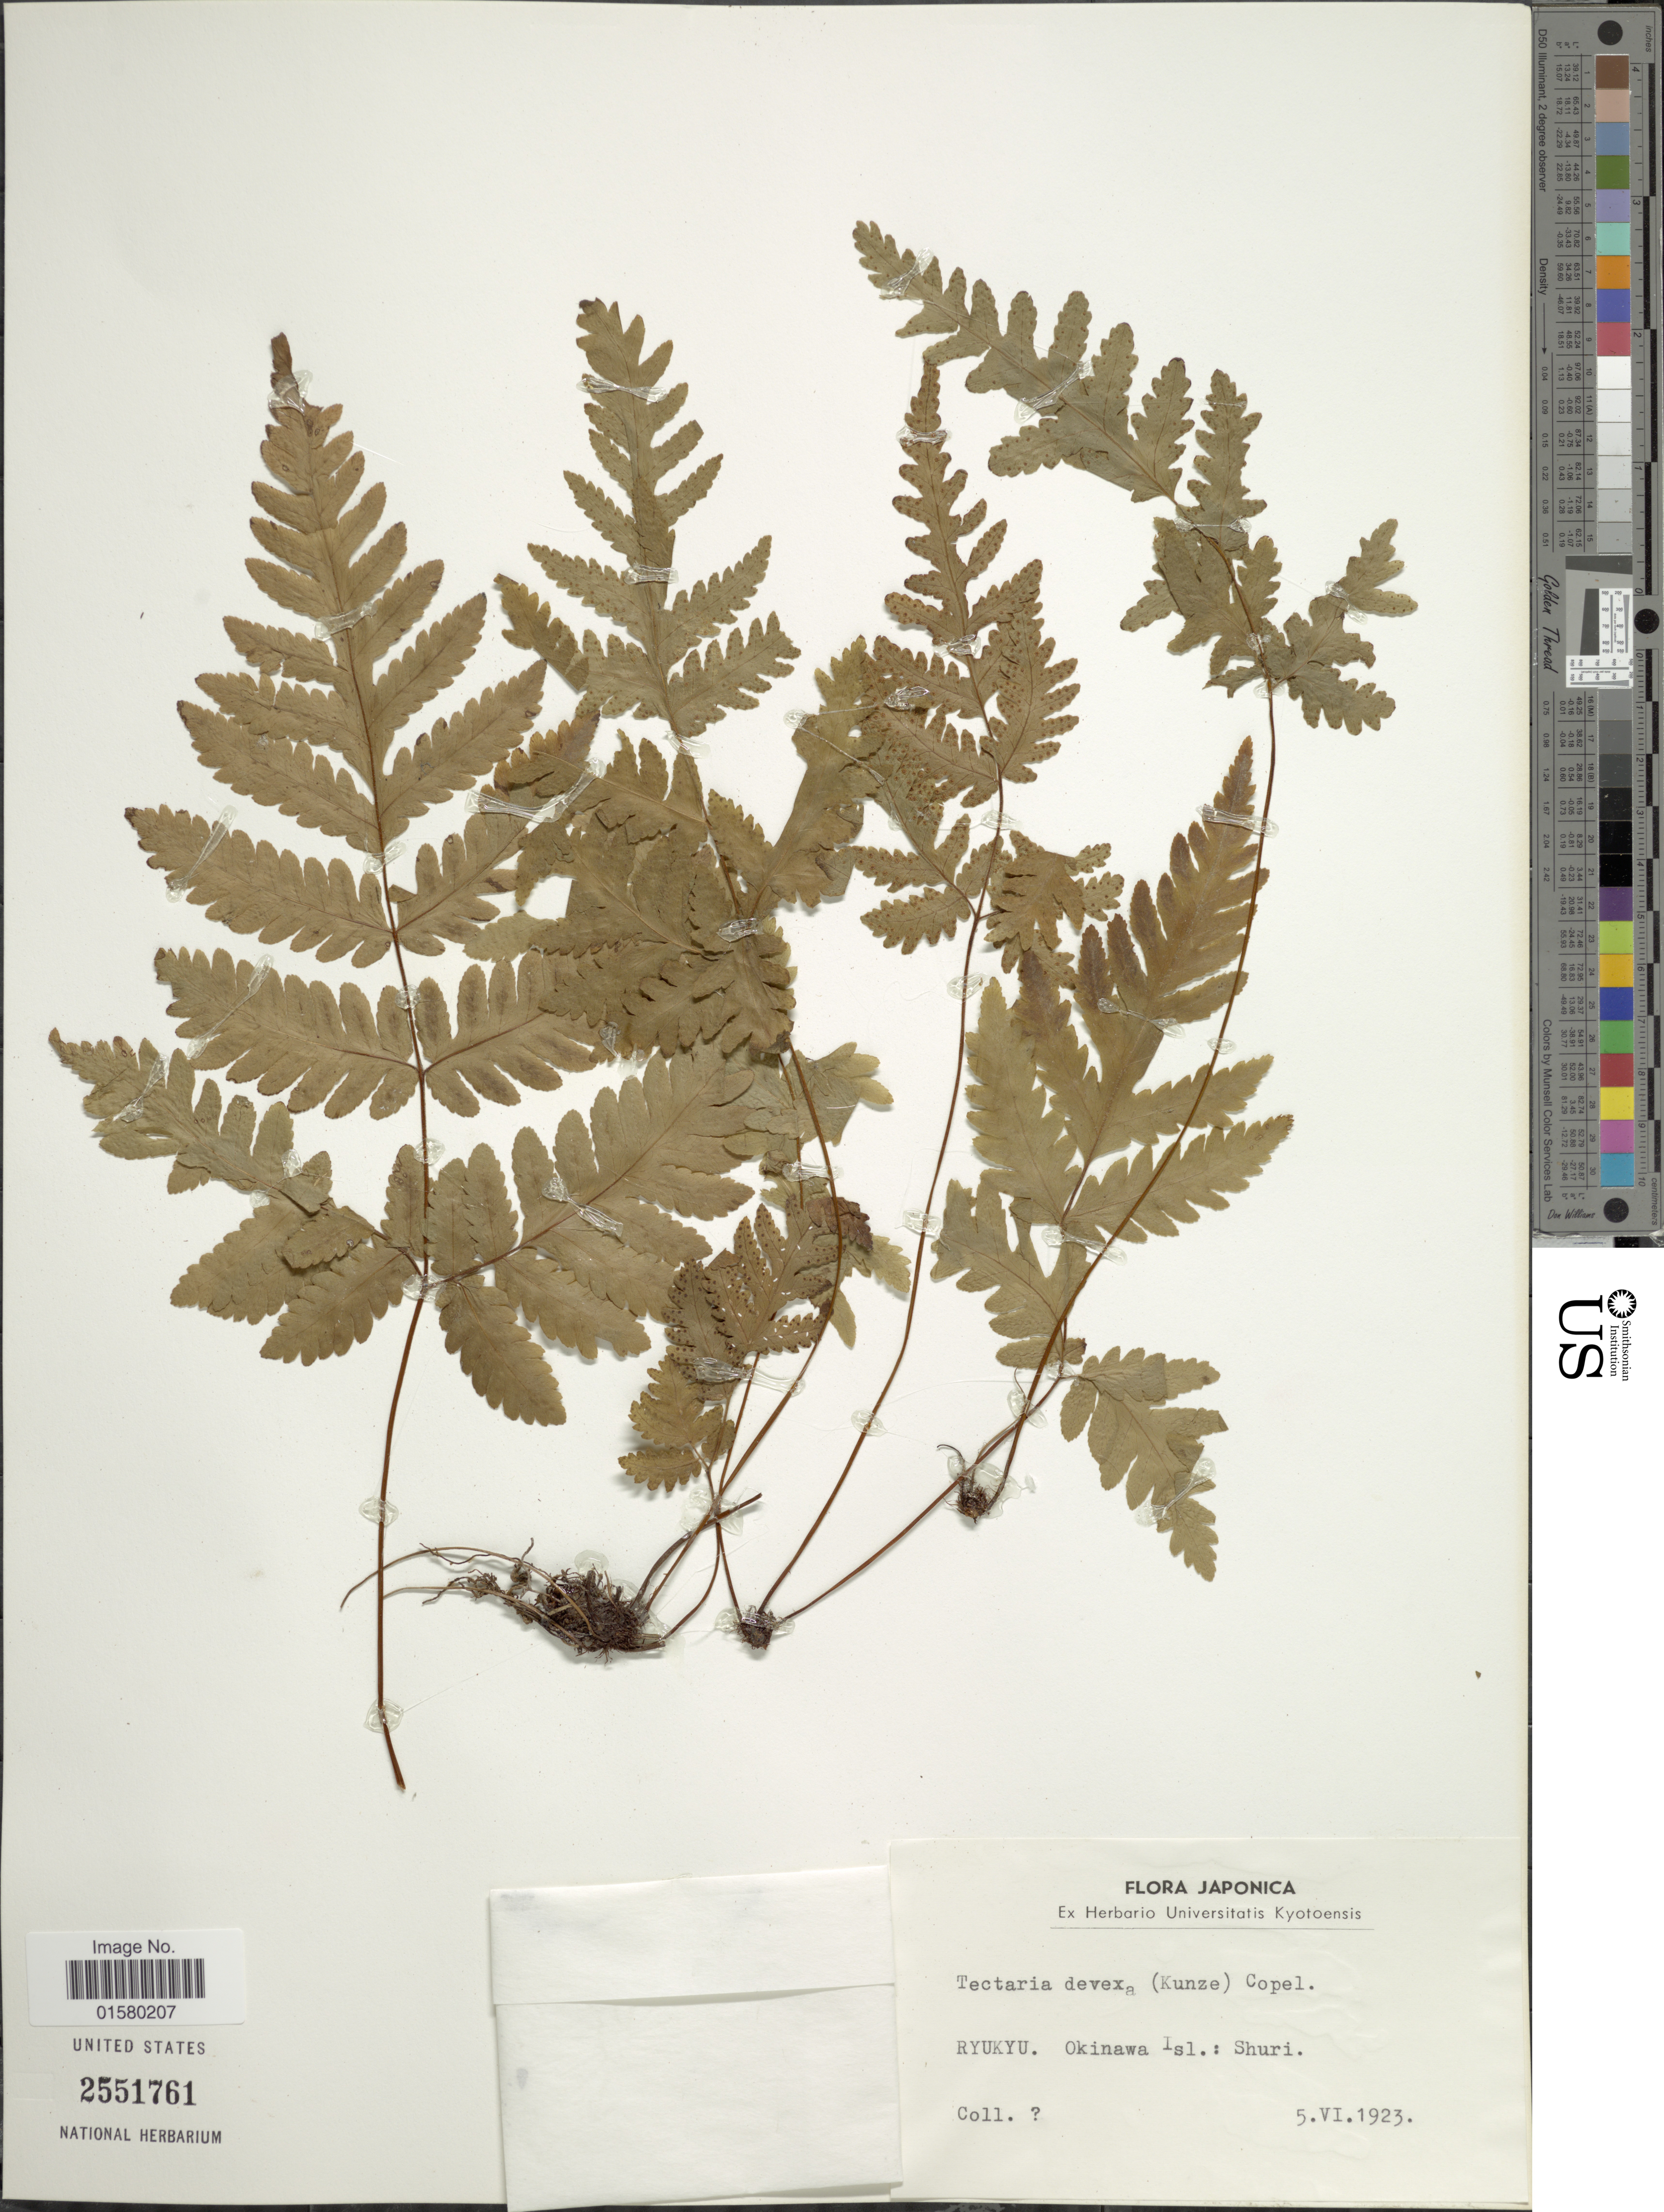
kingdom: Plantae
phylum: Tracheophyta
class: Polypodiopsida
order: Polypodiales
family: Tectariaceae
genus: Tectaria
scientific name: Tectaria devexa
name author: (Kunze) Copel.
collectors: Kyoto University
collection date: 1923-06-05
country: Japan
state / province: Okinawa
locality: Japonica, Ryukyu. Okinawa Isl.: Shuri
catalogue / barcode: US 2551761